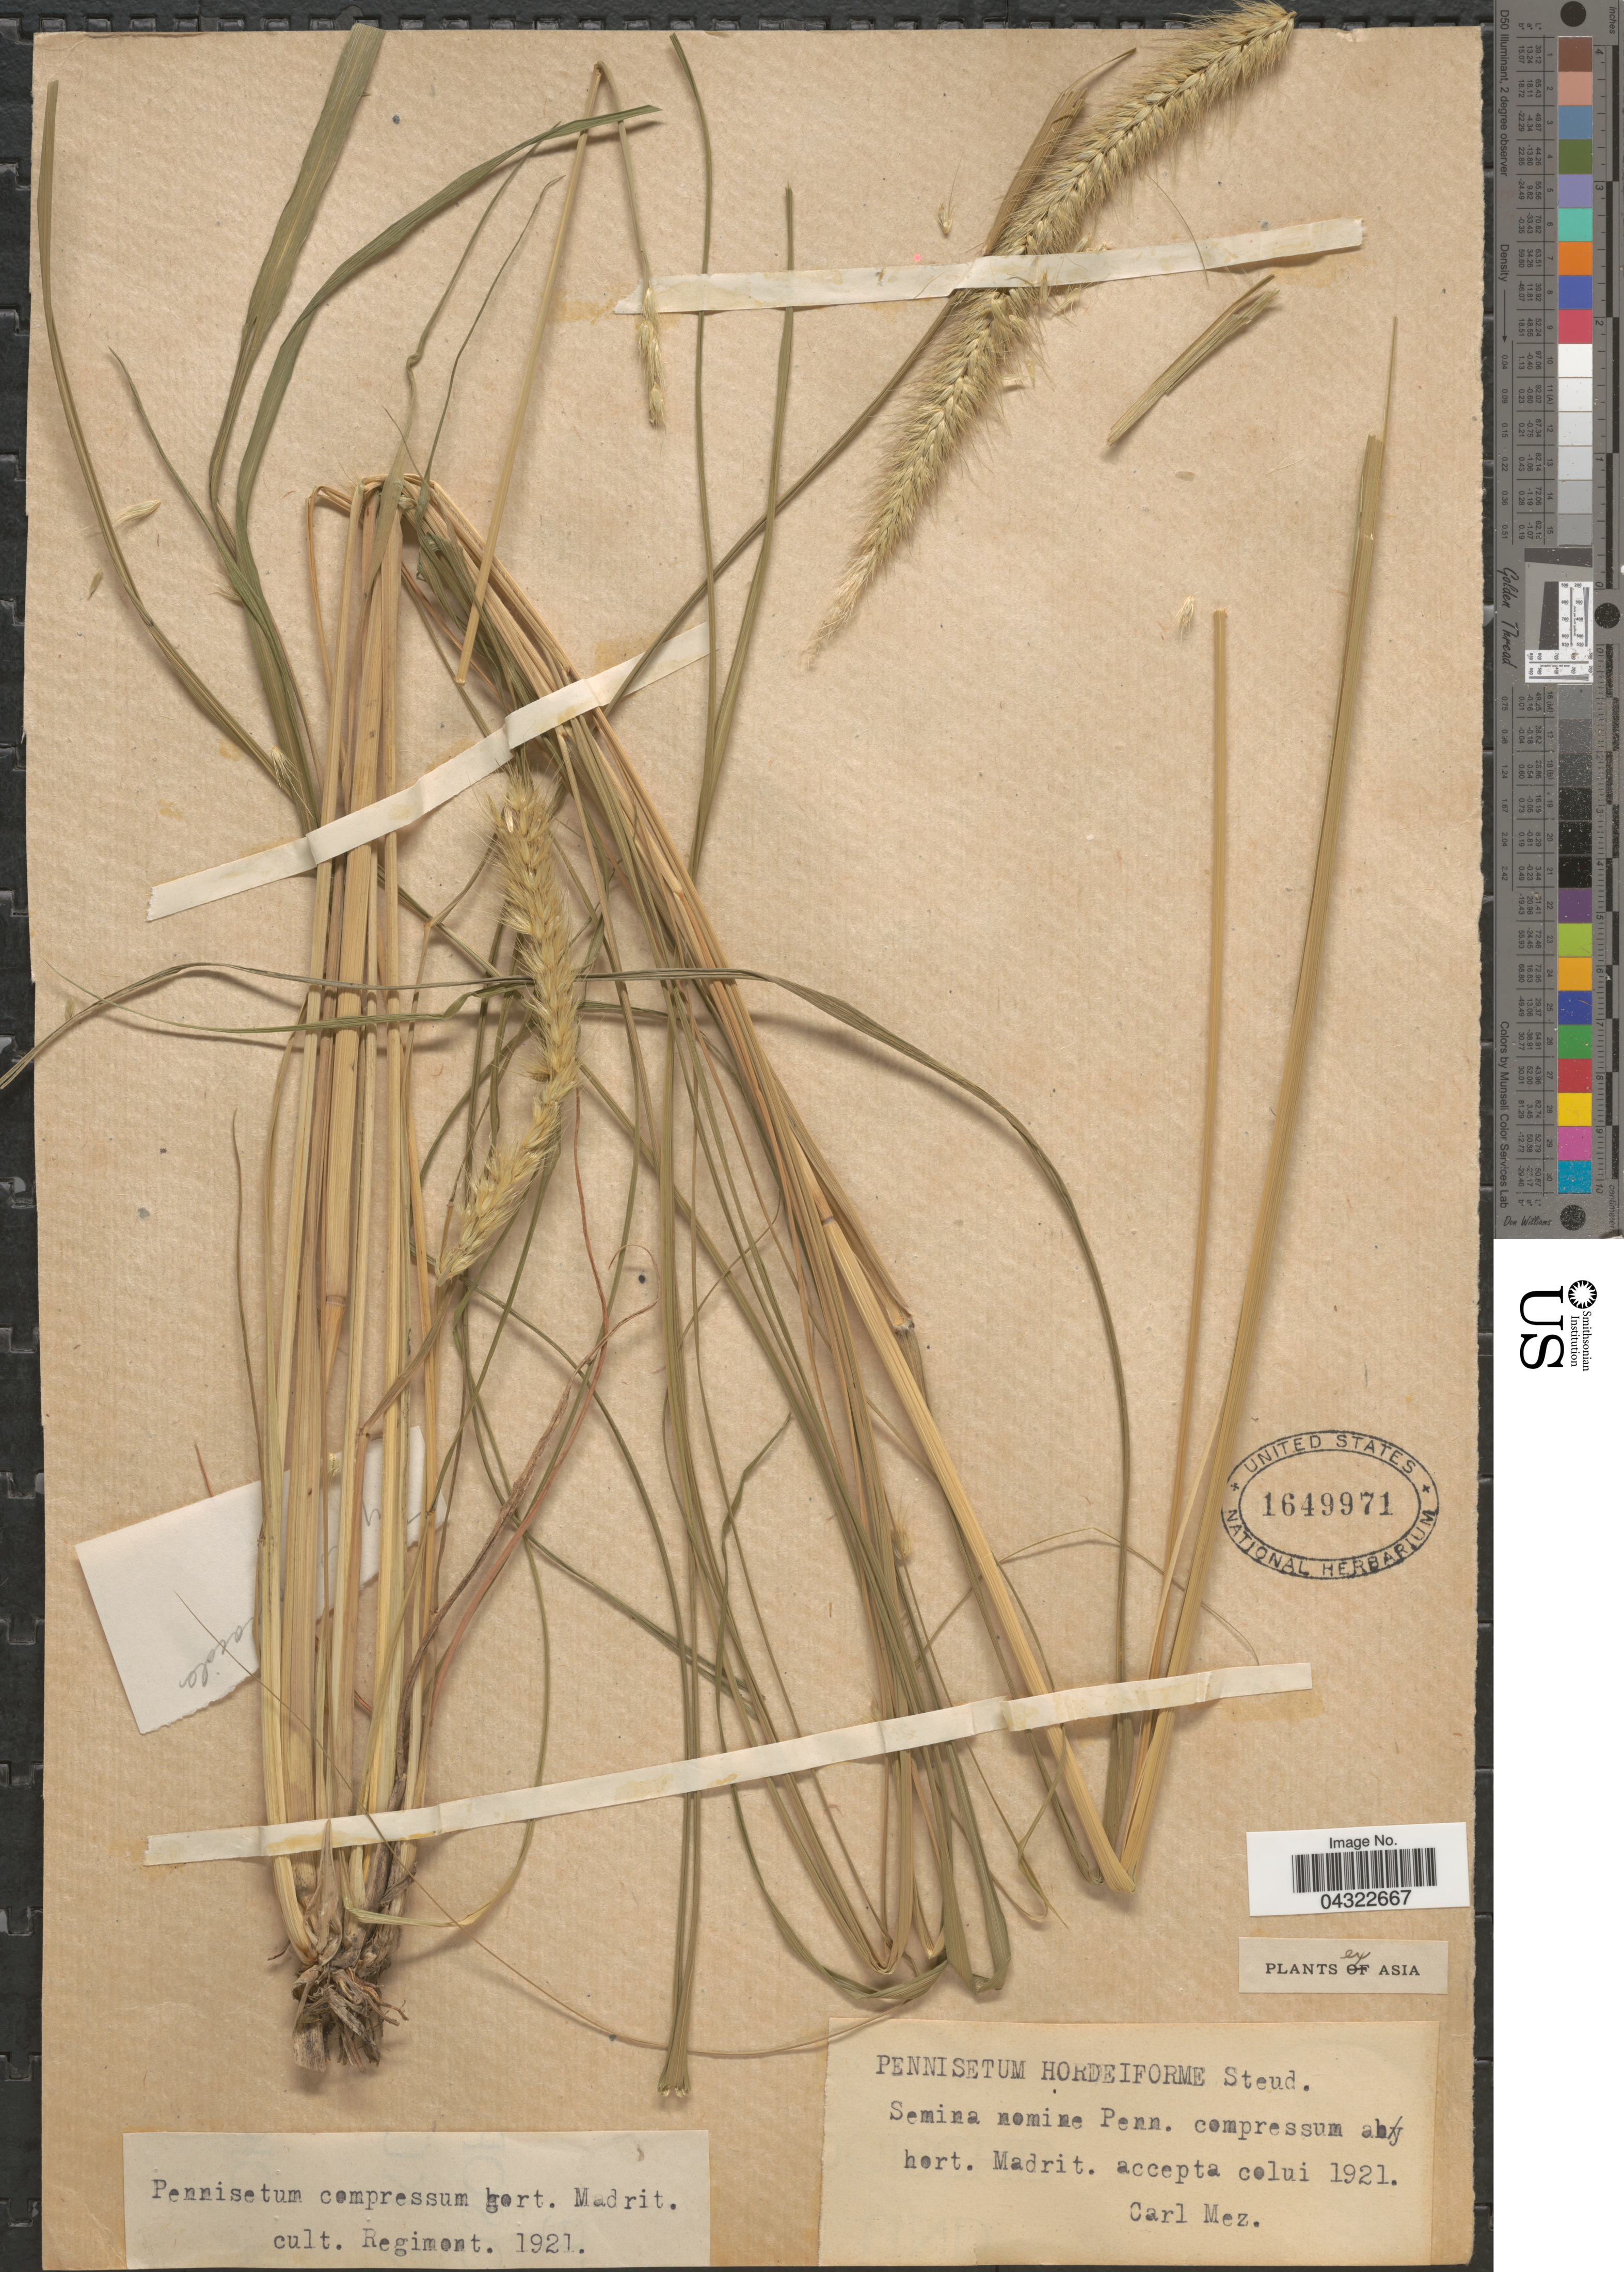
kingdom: Plantae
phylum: Tracheophyta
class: Liliopsida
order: Poales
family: Poaceae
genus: Cenchrus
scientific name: Cenchrus sp.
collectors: C. C. Mez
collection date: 1921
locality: Cult. Regimont.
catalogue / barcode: US 1649971